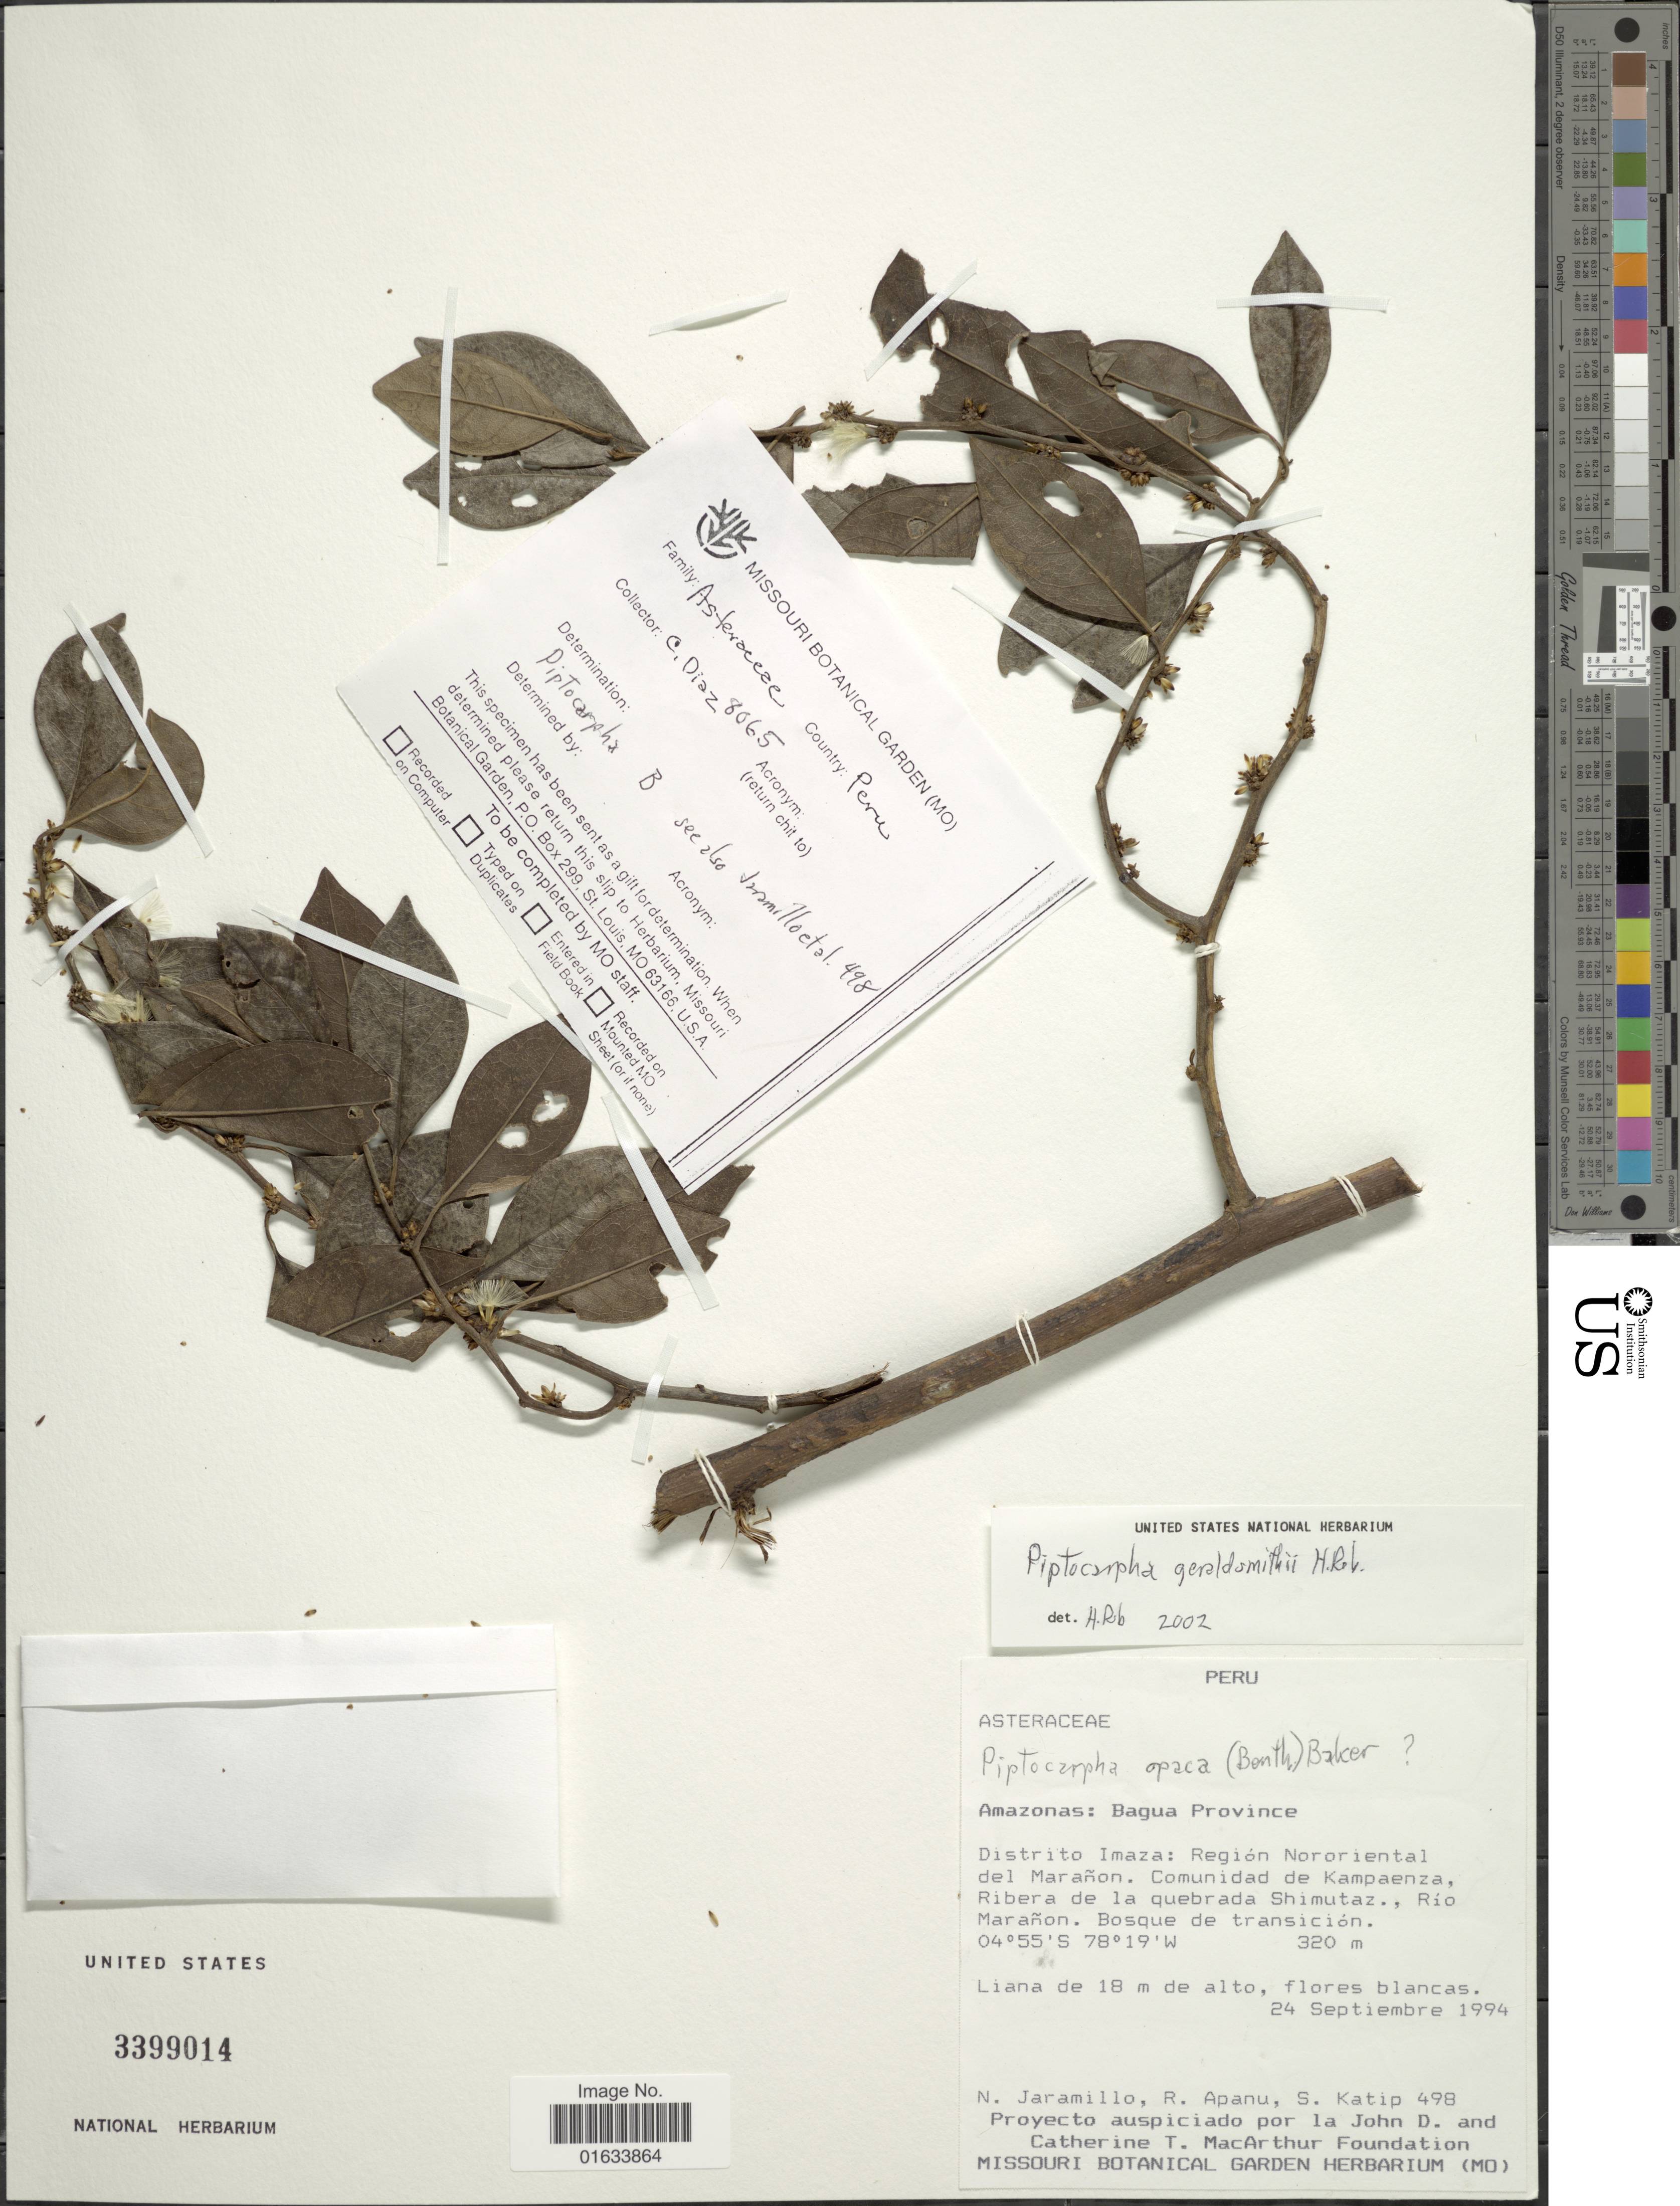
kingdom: Plantae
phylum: Tracheophyta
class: Magnoliopsida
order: Asterales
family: Asteraceae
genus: Piptocarpha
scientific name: Piptocarpha geraldsmithii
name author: H. Rob.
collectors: N. Jaramillo, R. Apanu & S. Katip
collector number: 498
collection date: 1994-09-24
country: Peru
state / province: Amazonas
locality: Amazonas: Bagua Province. Distrito Imaza: Región Nororiental del Marañon. Comunidad de Kampaenza, Ribera de la quebrada Shimutaz., Rio Marañon. Bosque de transición.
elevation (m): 320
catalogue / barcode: US 3399014